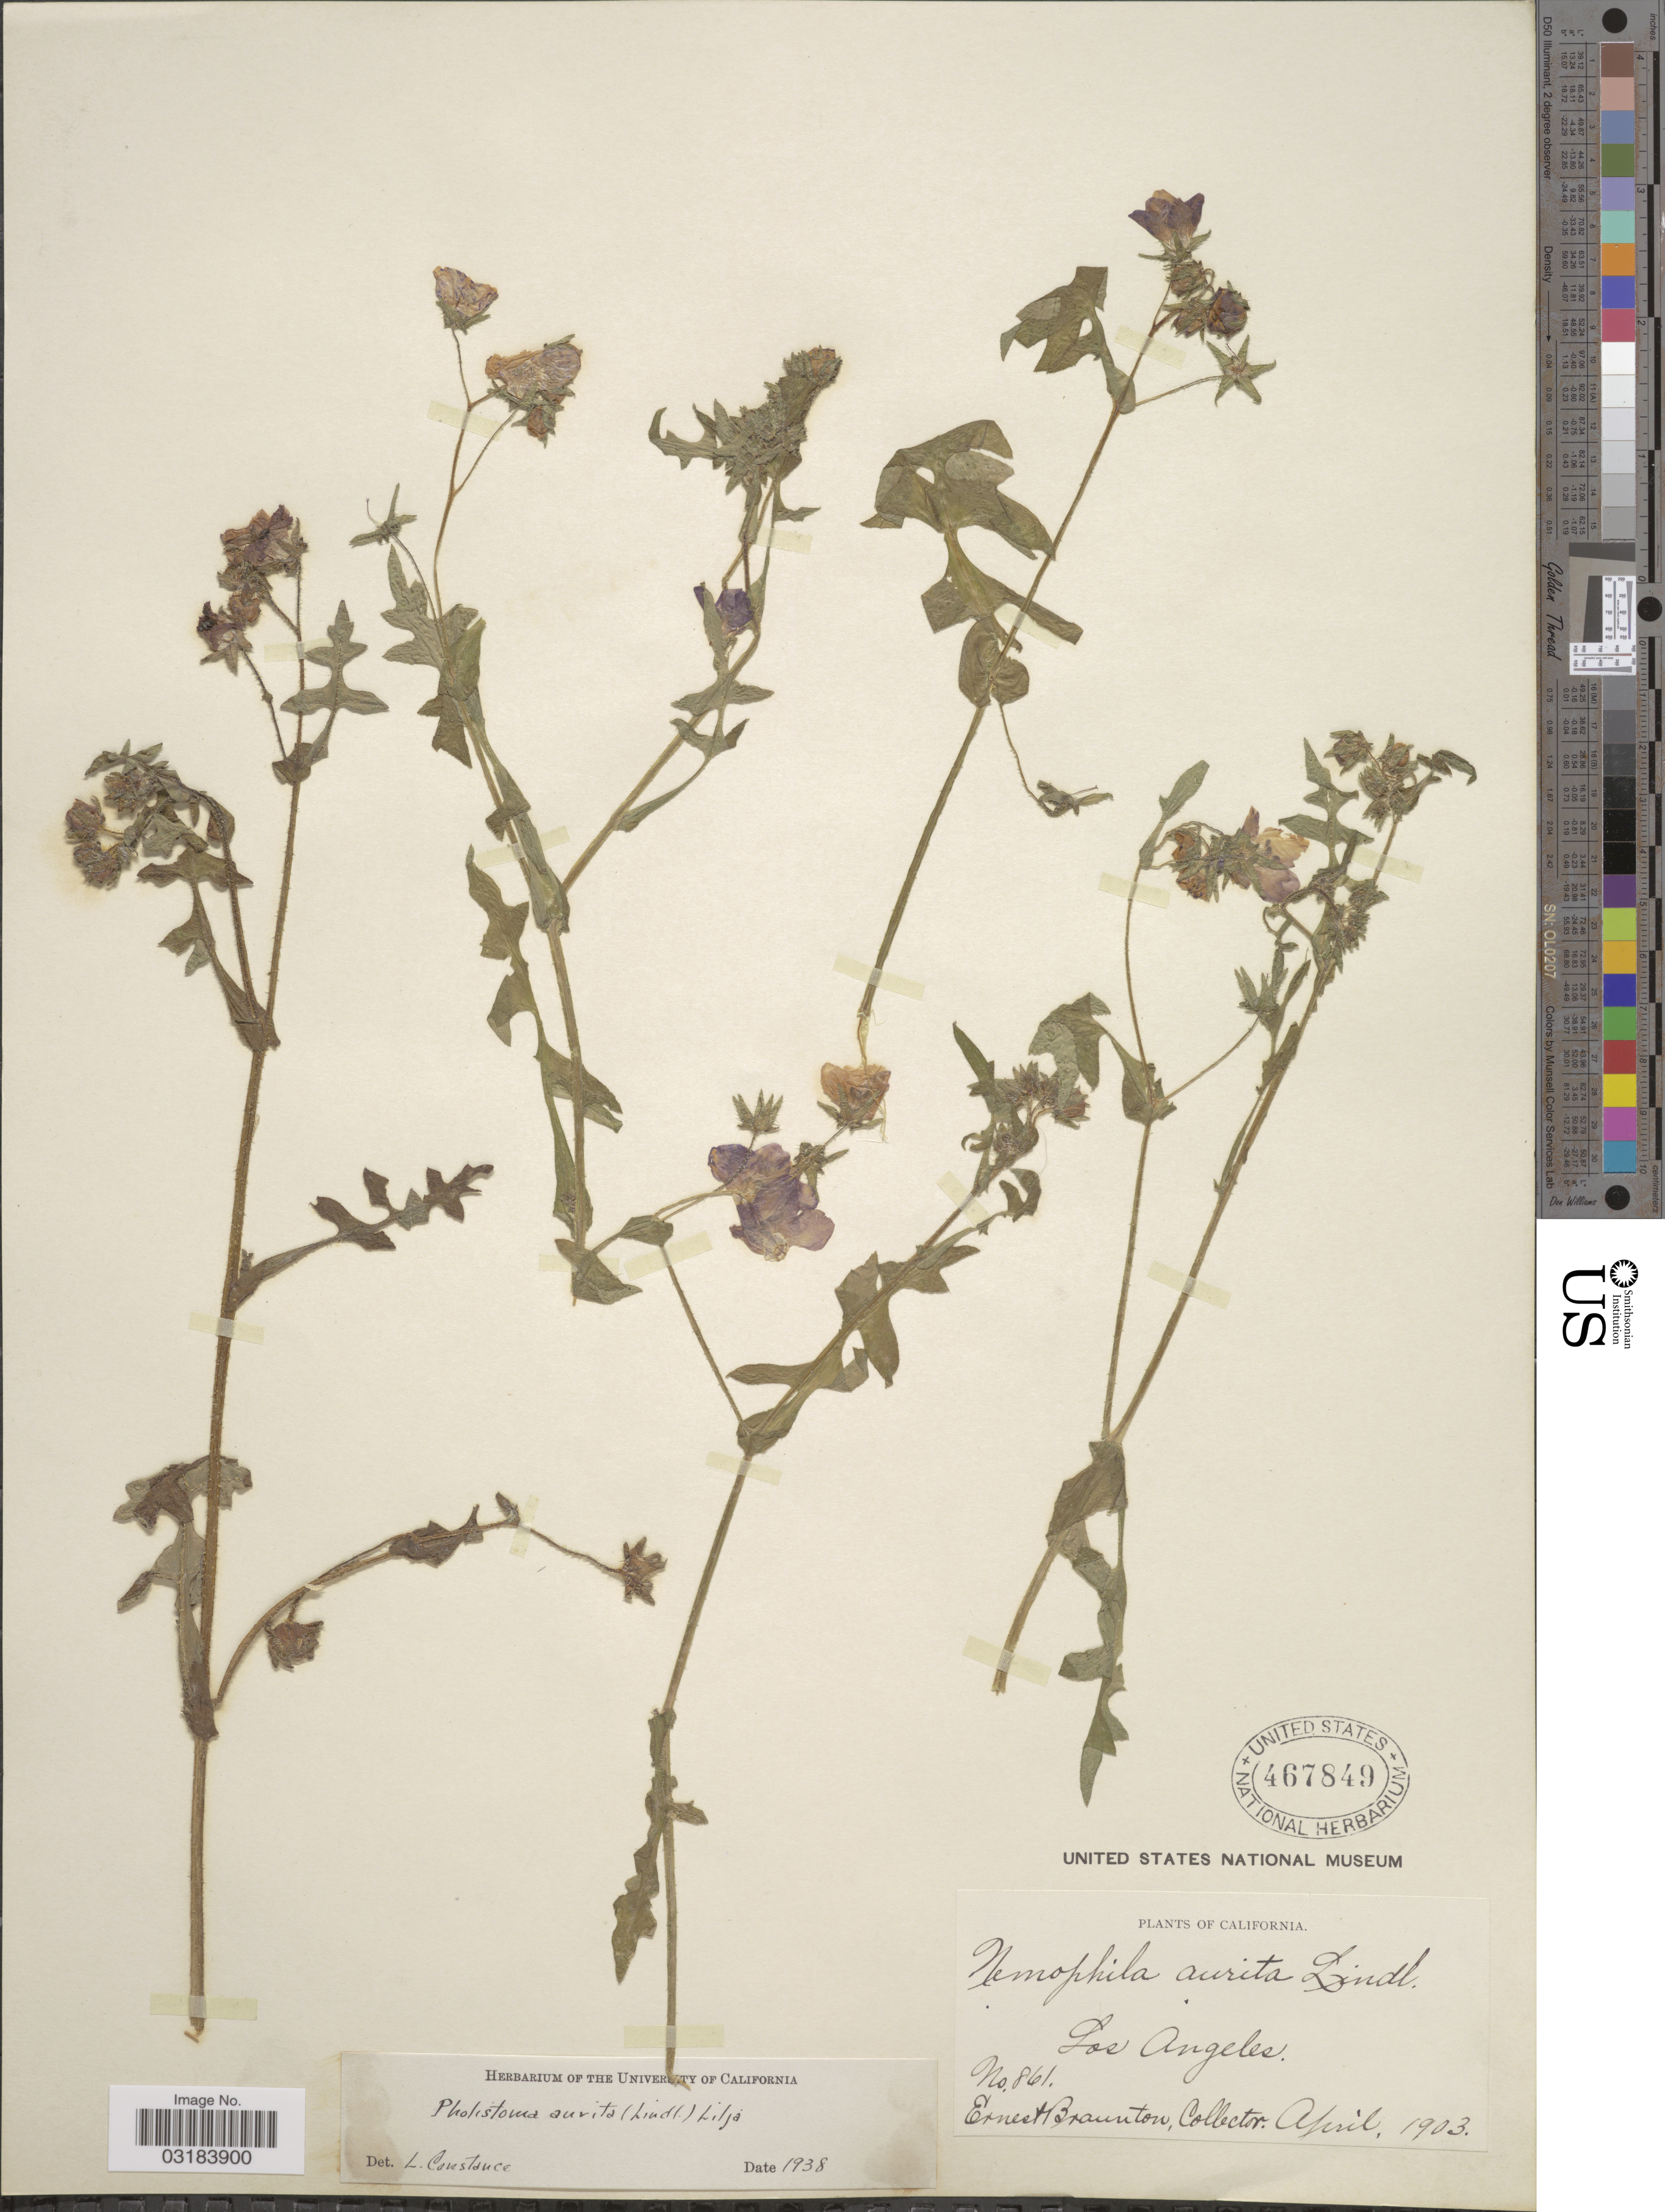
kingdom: Plantae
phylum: Tracheophyta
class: Magnoliopsida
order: Boraginales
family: Hydrophyllaceae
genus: Pholistoma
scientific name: Pholistoma auritum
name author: (Lindl.) Lilja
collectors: E. Braunton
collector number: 861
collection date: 1903-04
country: United States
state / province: California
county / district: Los Angeles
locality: Los Angeles.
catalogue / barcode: US 467849